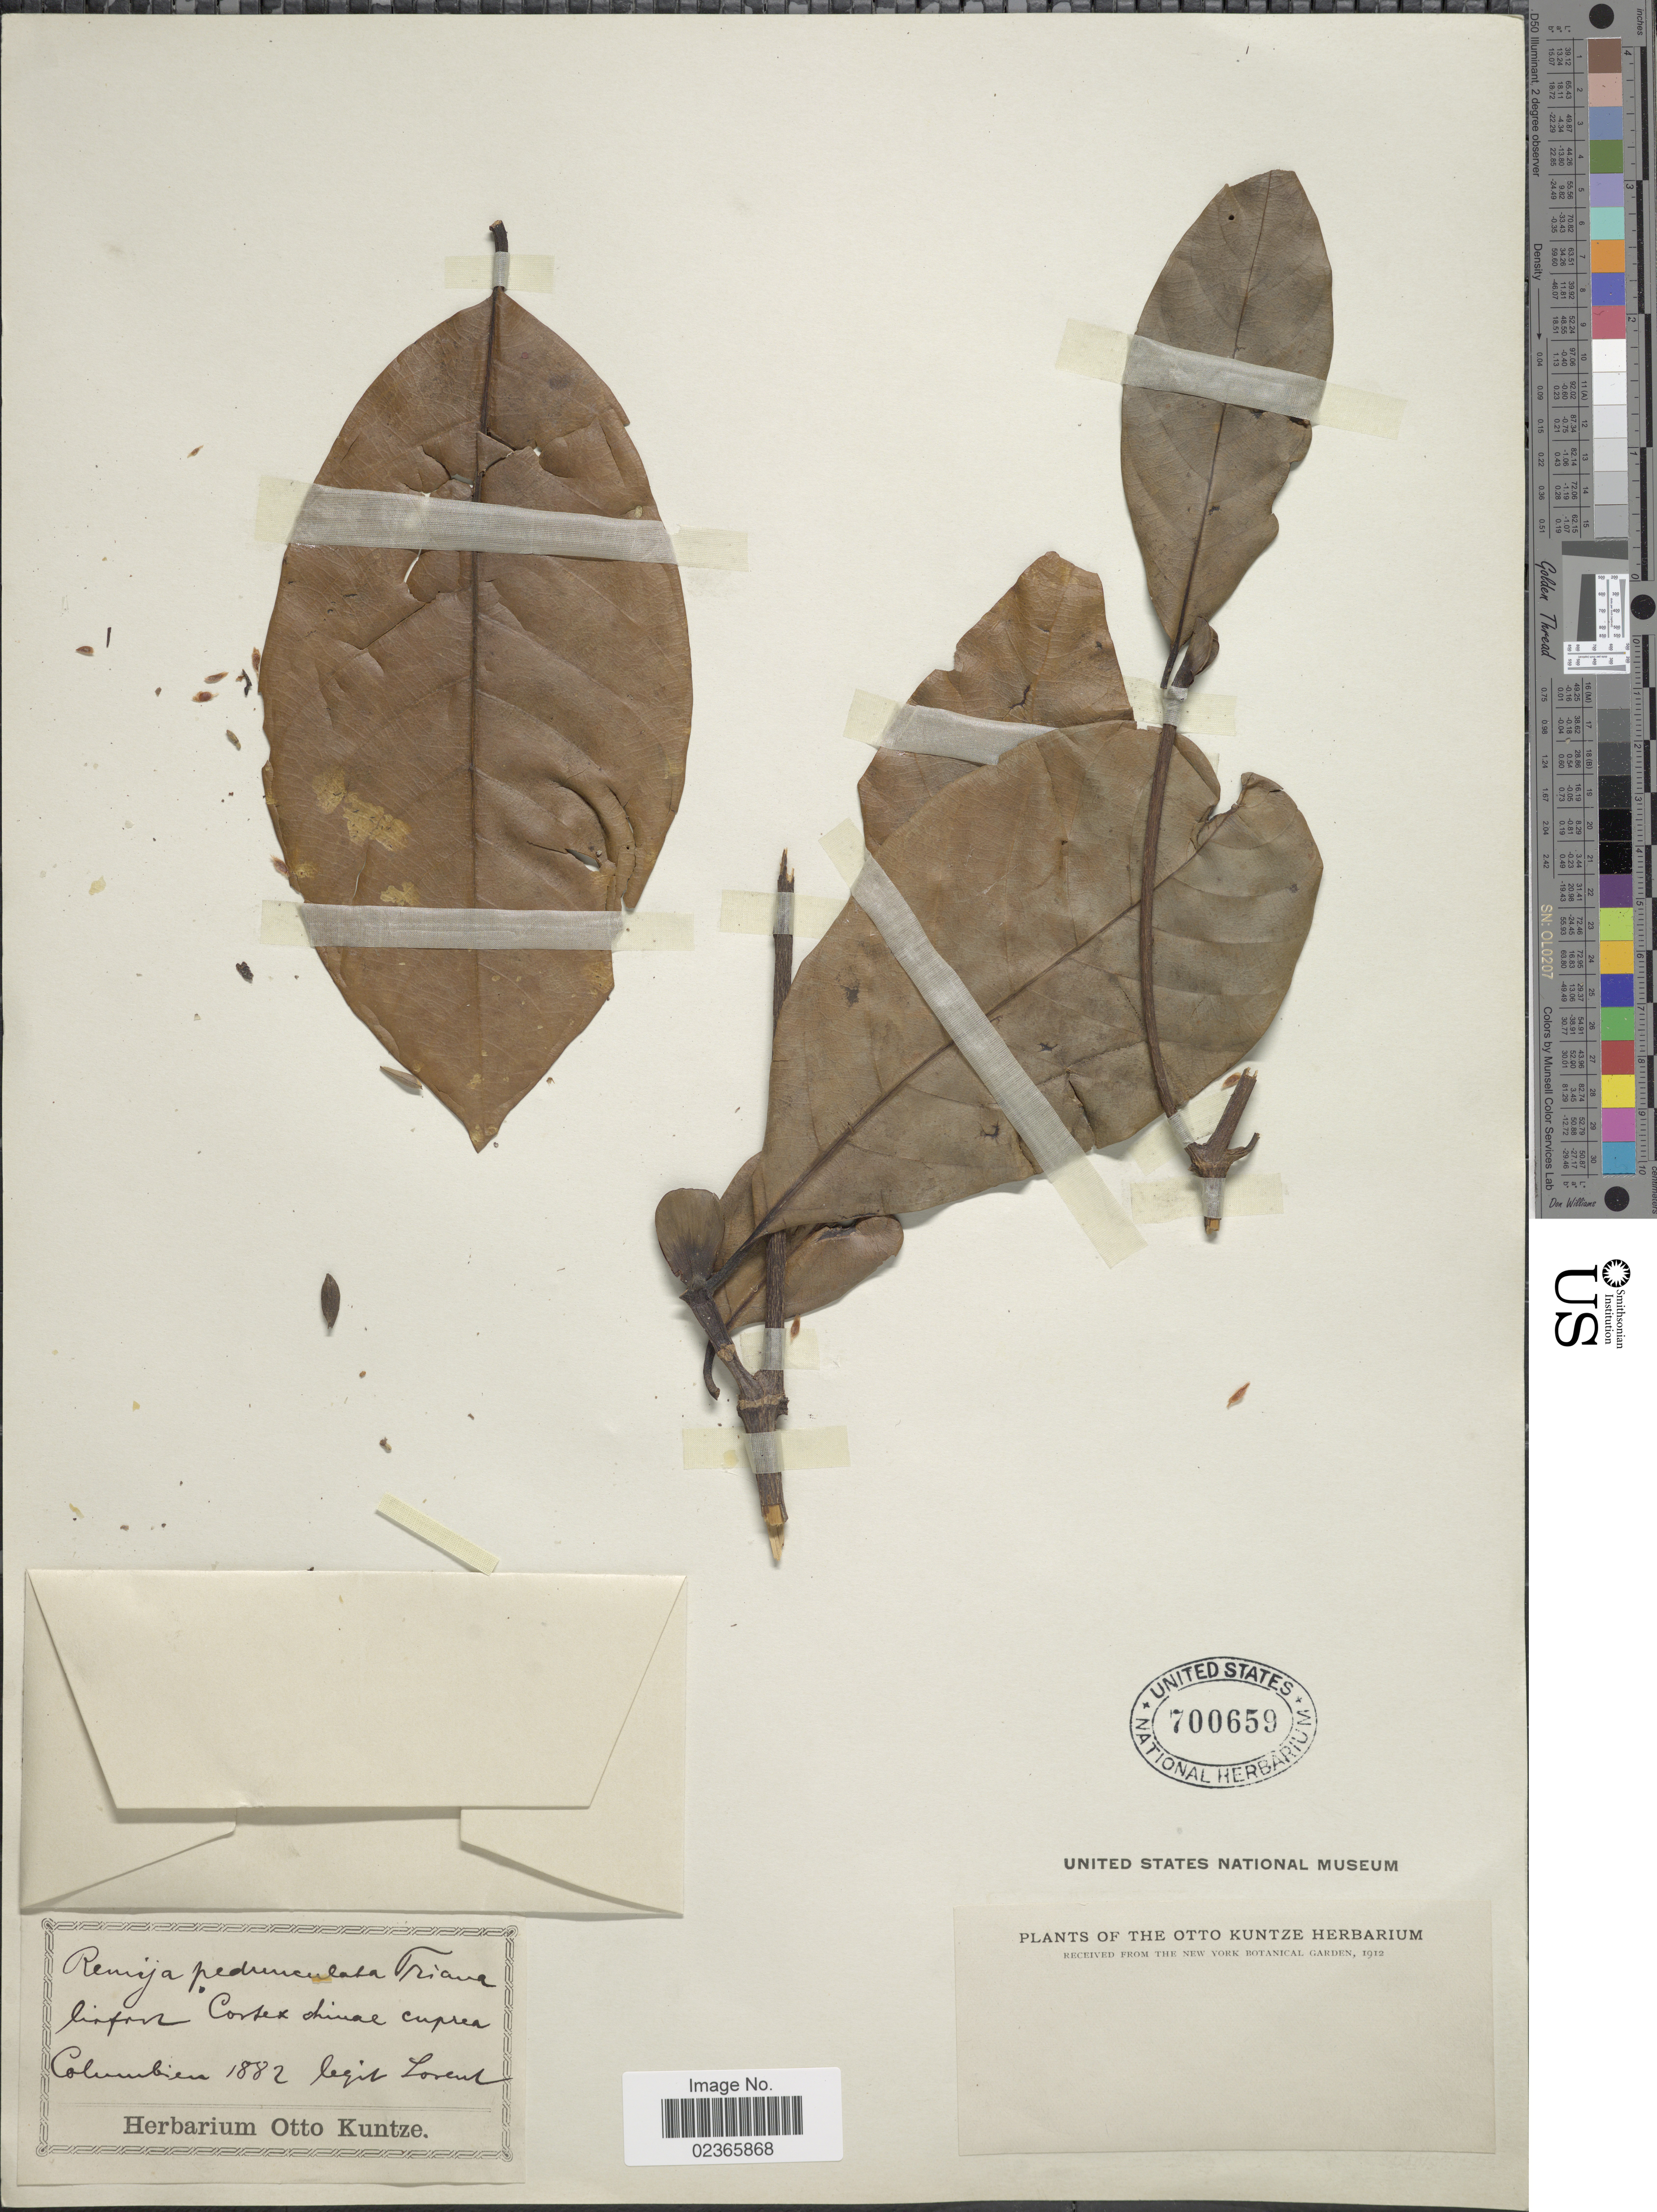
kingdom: Plantae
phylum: Tracheophyta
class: Magnoliopsida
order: Gentianales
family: Rubiaceae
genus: Remijia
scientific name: Remijia pedunculata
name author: (H. Karst.) Fluck.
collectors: -. Lorenz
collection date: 1882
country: Colombia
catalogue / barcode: US 700659